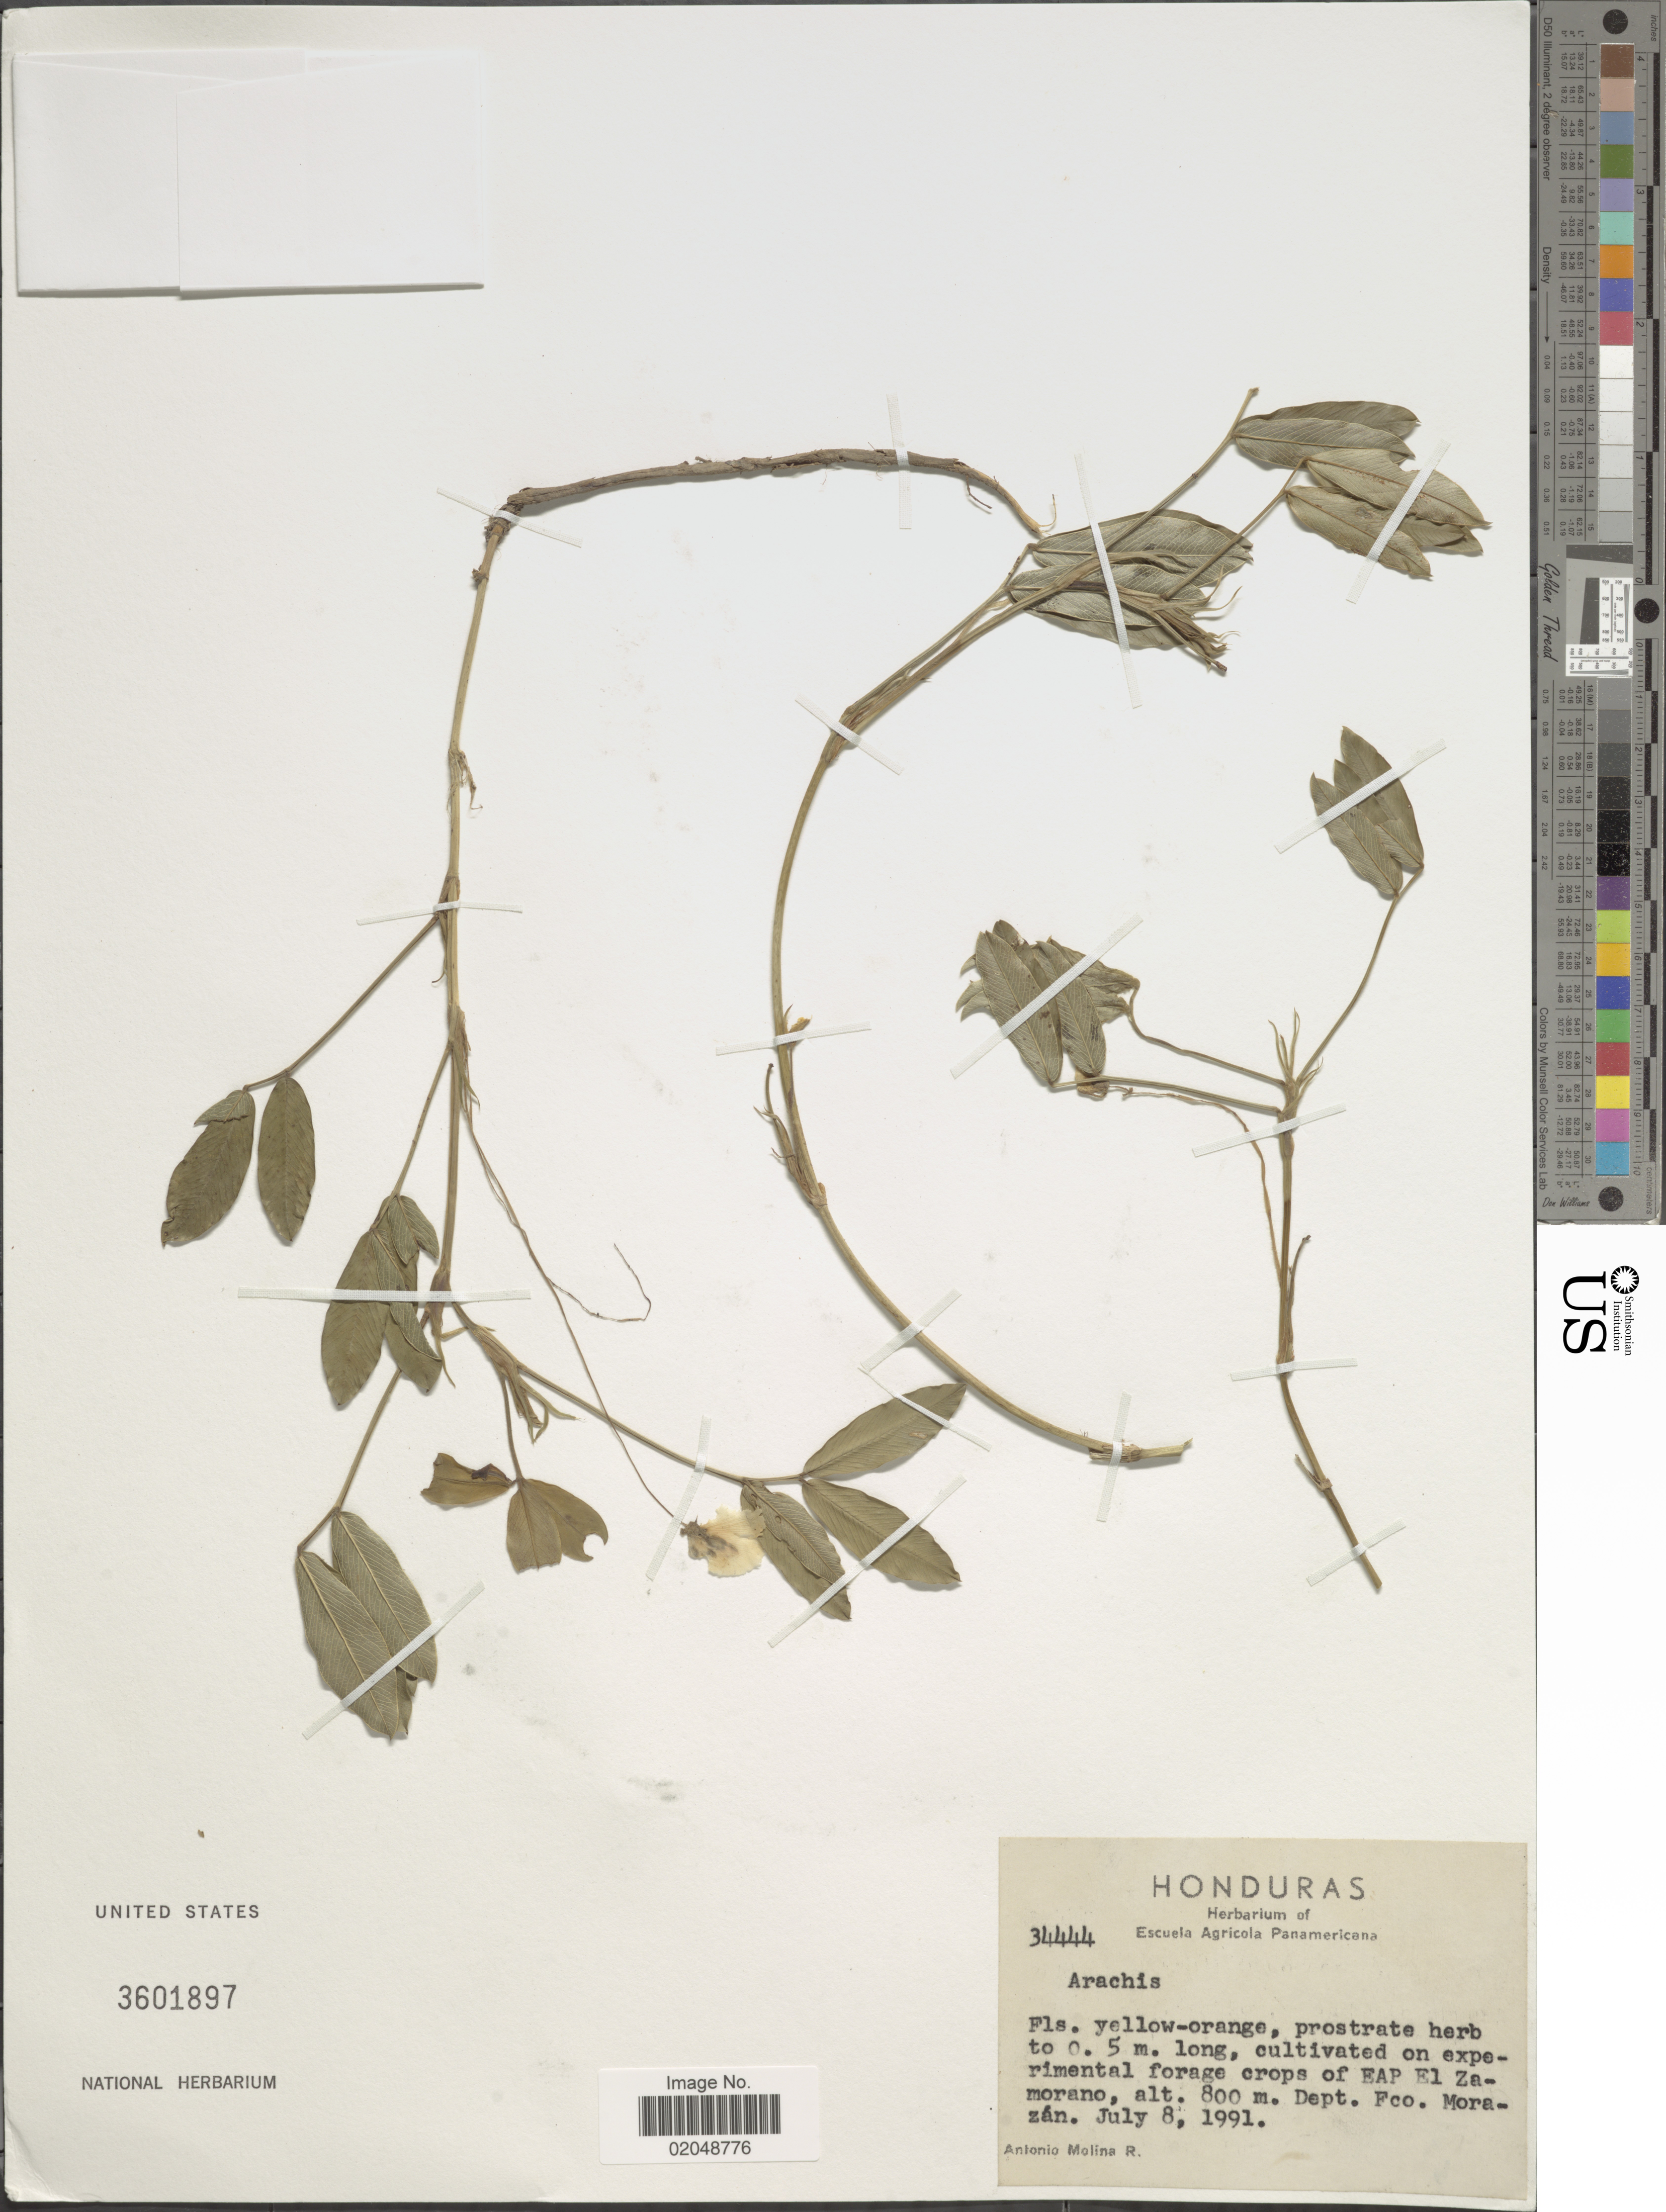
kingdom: Plantae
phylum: Tracheophyta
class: Magnoliopsida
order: Fabales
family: Fabaceae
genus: Arachis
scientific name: Arachis hypogaea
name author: L.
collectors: A. Molina R.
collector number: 34444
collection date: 1991-07-08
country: Honduras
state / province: Fco. Morazán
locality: Cutivated on experimental forage crops of EAP El Zamorano, Dept. Fco Morazán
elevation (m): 800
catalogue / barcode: US 3601897